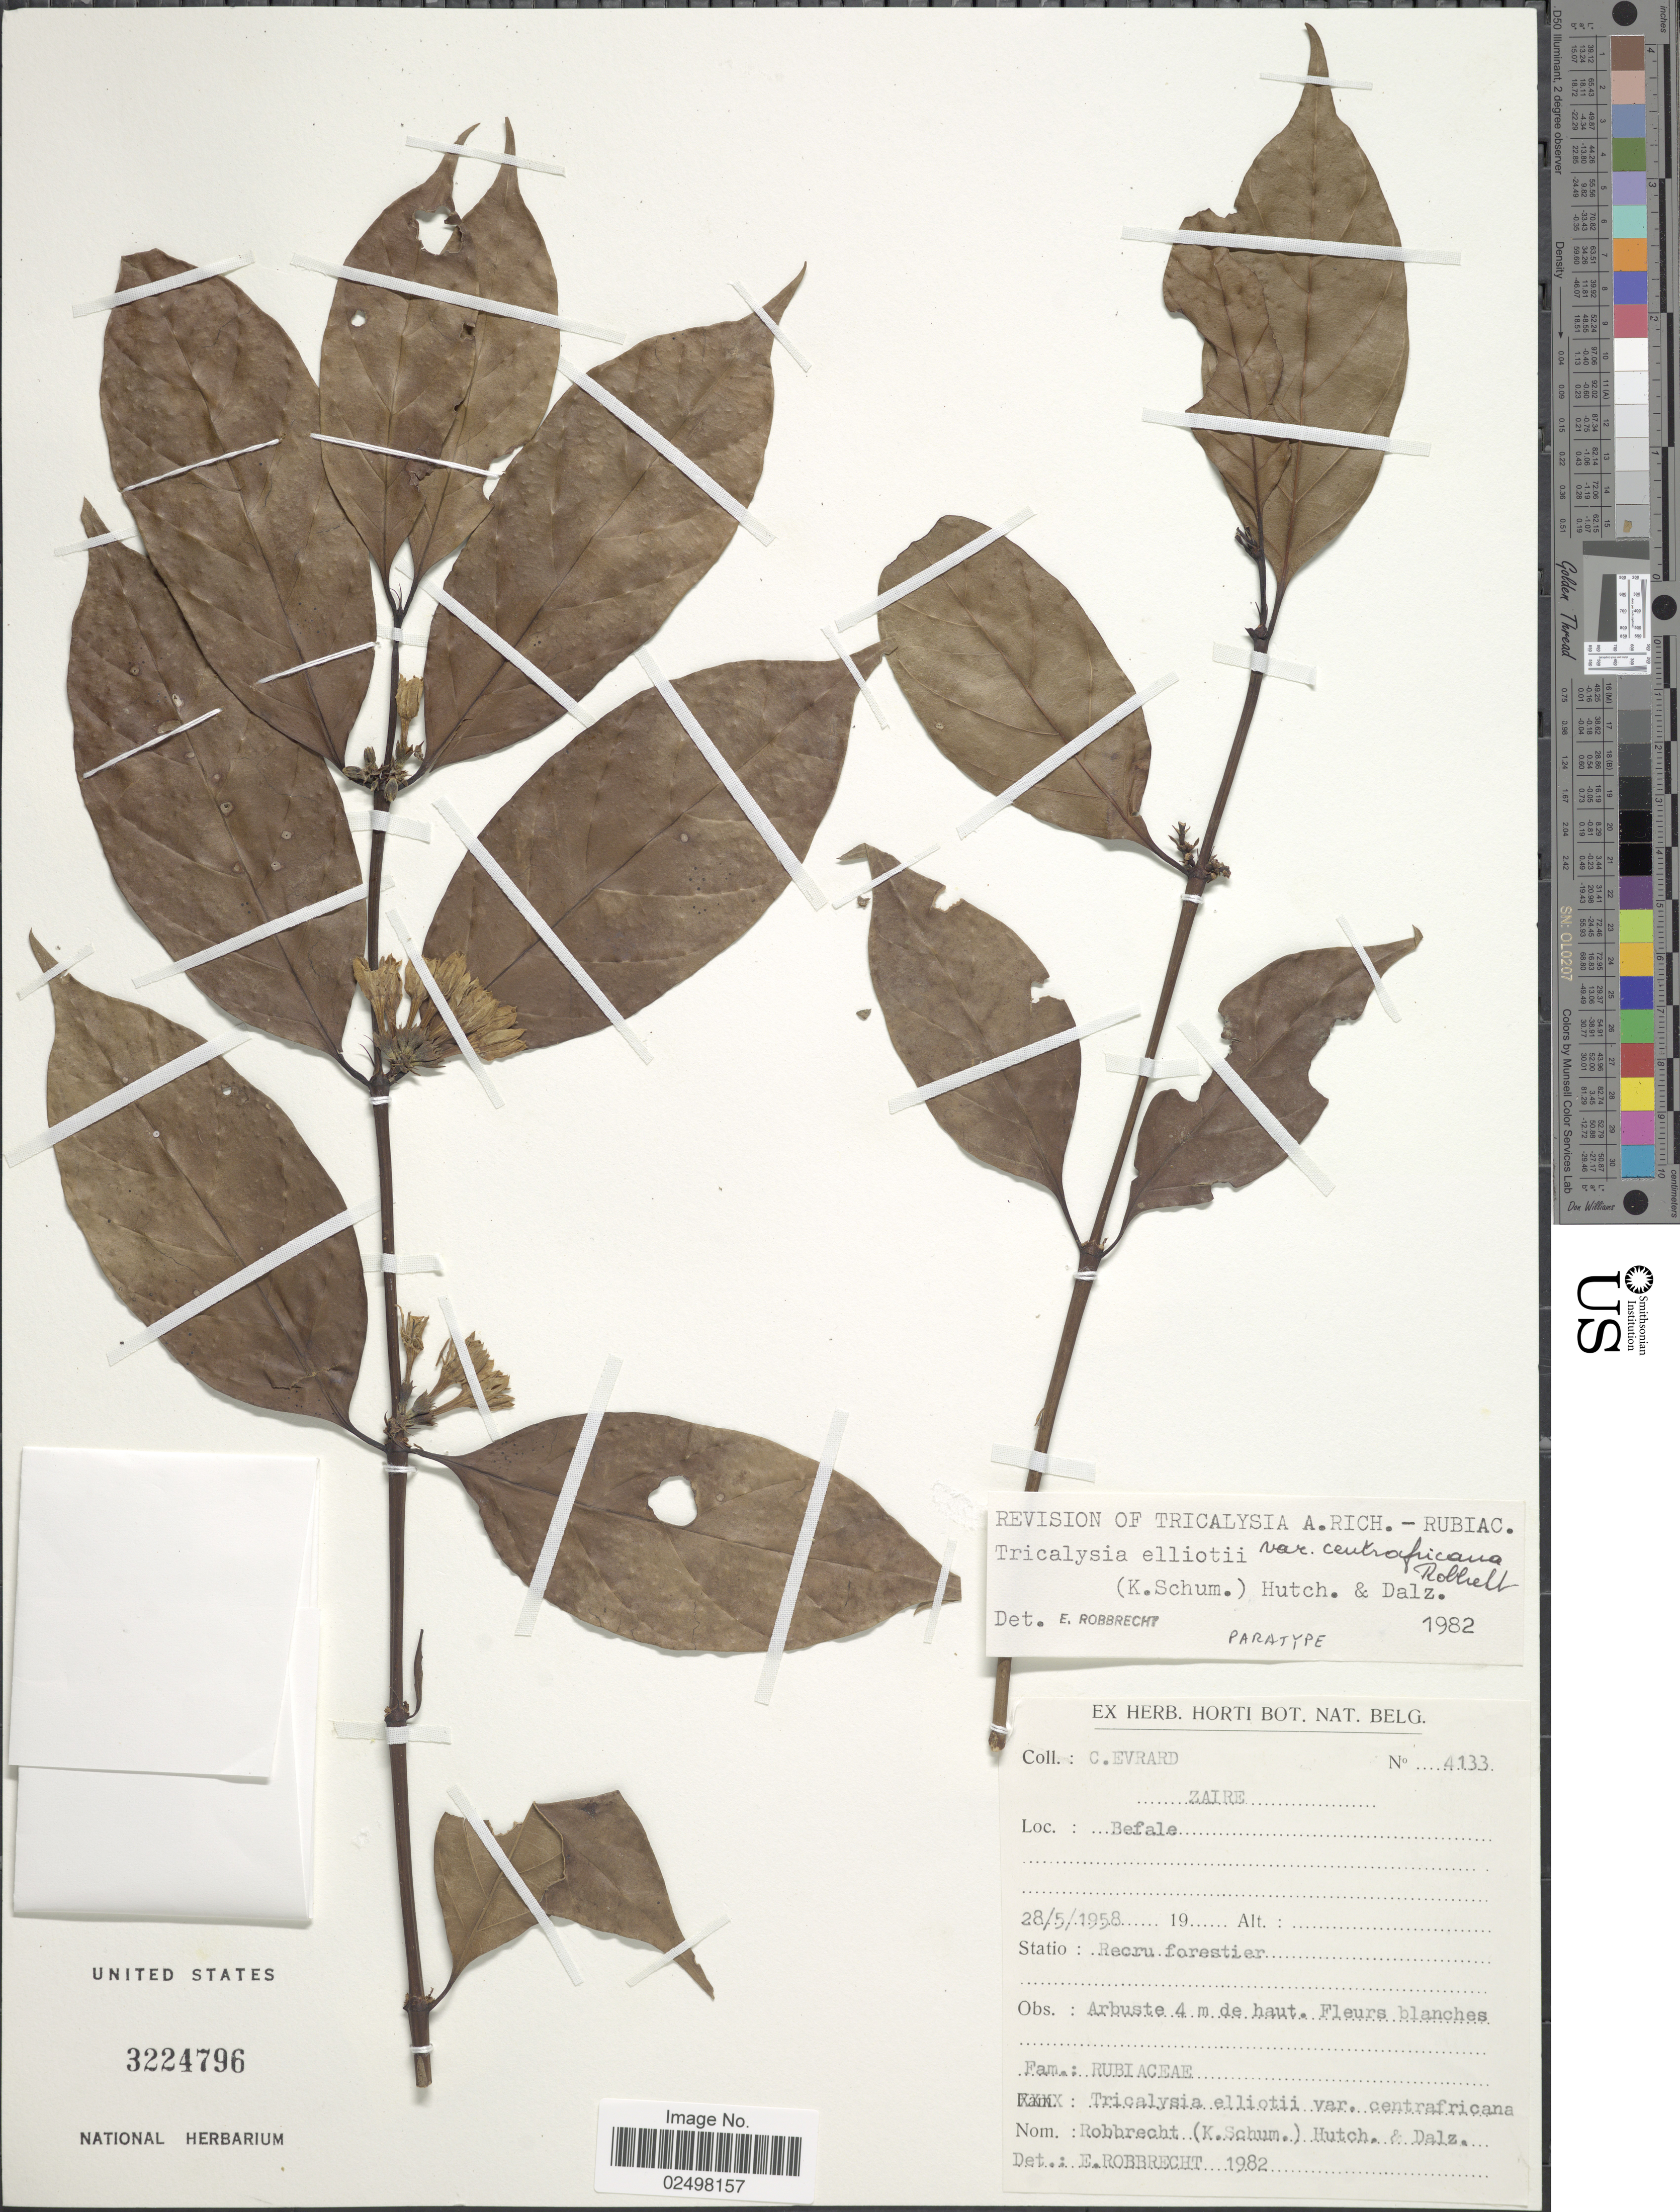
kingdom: Plantae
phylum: Tracheophyta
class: Magnoliopsida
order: Gentianales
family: Rubiaceae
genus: Tricalysia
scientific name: Tricalysia elliotii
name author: (K. Schum.) Hutch. & Dalzell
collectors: C. Evrard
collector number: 4133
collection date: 1958-05-28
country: Angola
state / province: Zaire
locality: Befale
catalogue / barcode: US 3224796